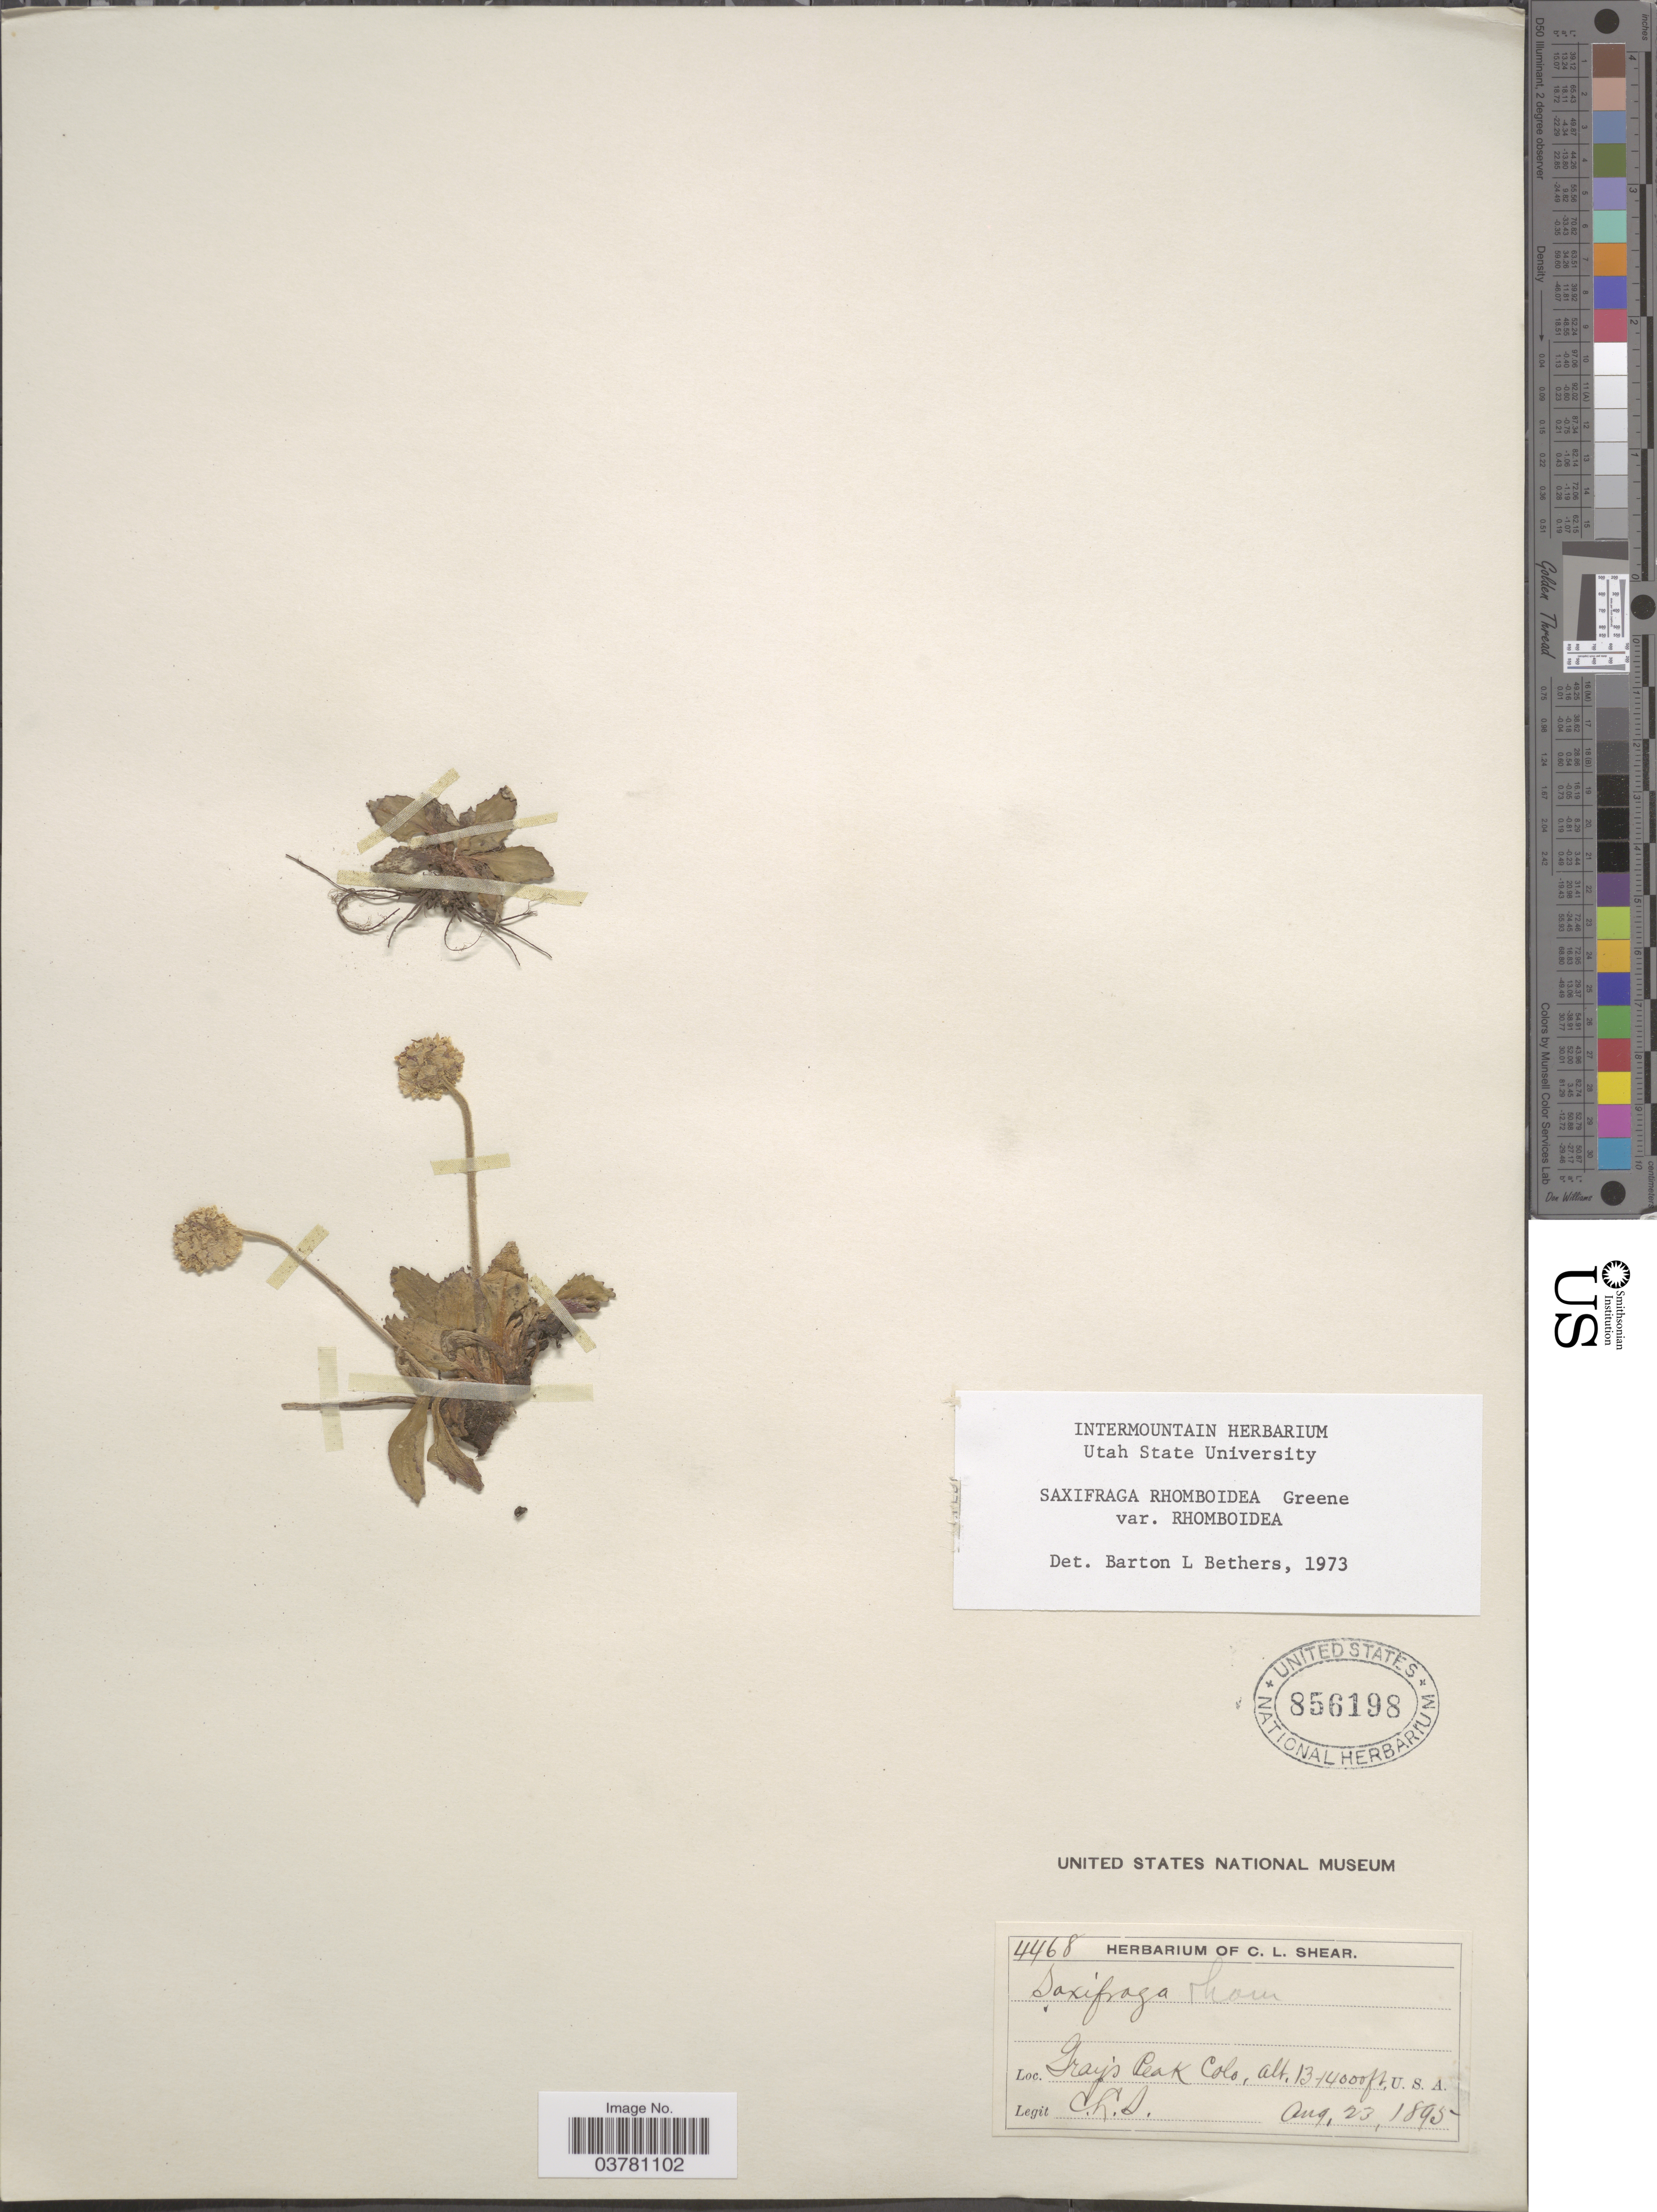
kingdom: Plantae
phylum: Tracheophyta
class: Magnoliopsida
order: Saxifragales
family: Saxifragaceae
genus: Micranthes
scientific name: Micranthes rhomboidea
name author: (Greene) Small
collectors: C. L. Shear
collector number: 4468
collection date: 1895-08-23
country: United States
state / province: Colorado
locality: Gray's Peak.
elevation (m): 3962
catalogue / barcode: US 856198